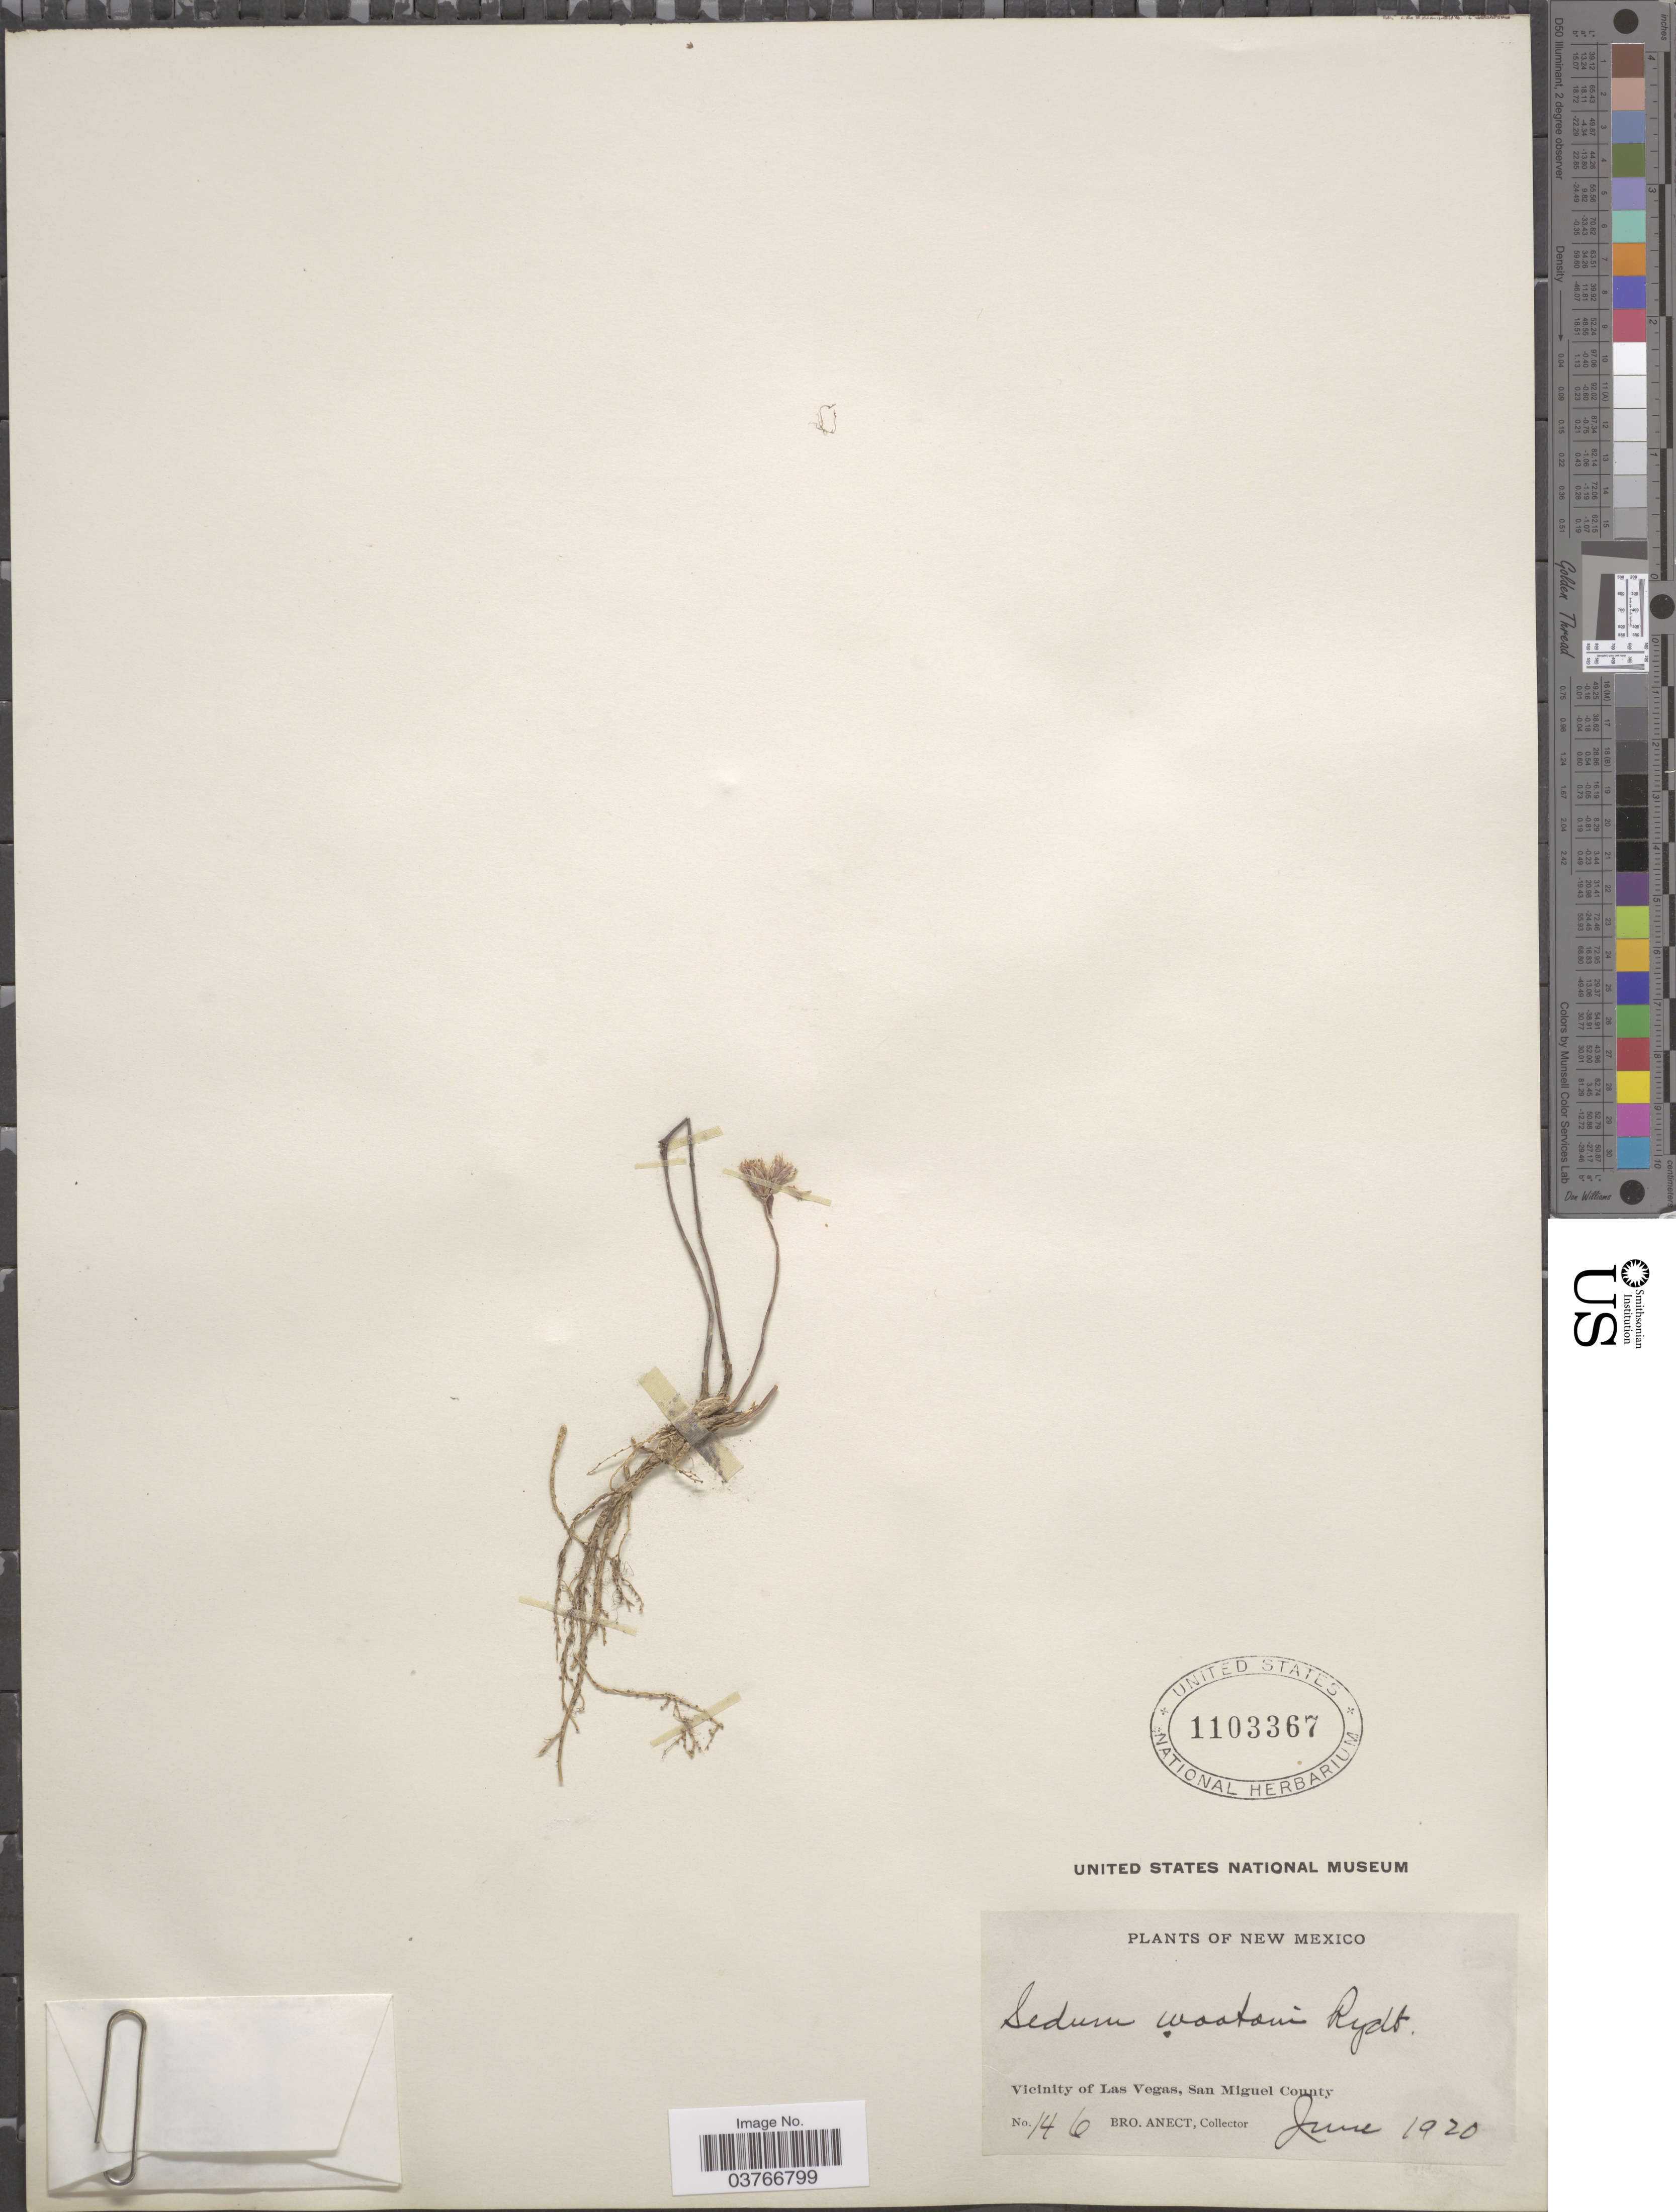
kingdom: Plantae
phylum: Tracheophyta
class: Magnoliopsida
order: Saxifragales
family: Crassulaceae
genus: Sedum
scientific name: Sedum wootonii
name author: Britton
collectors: B. Anect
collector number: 146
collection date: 1920-06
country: United States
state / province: New Mexico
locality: Vicinity of Las Vegas, San Miguel County.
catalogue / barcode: US 1103367